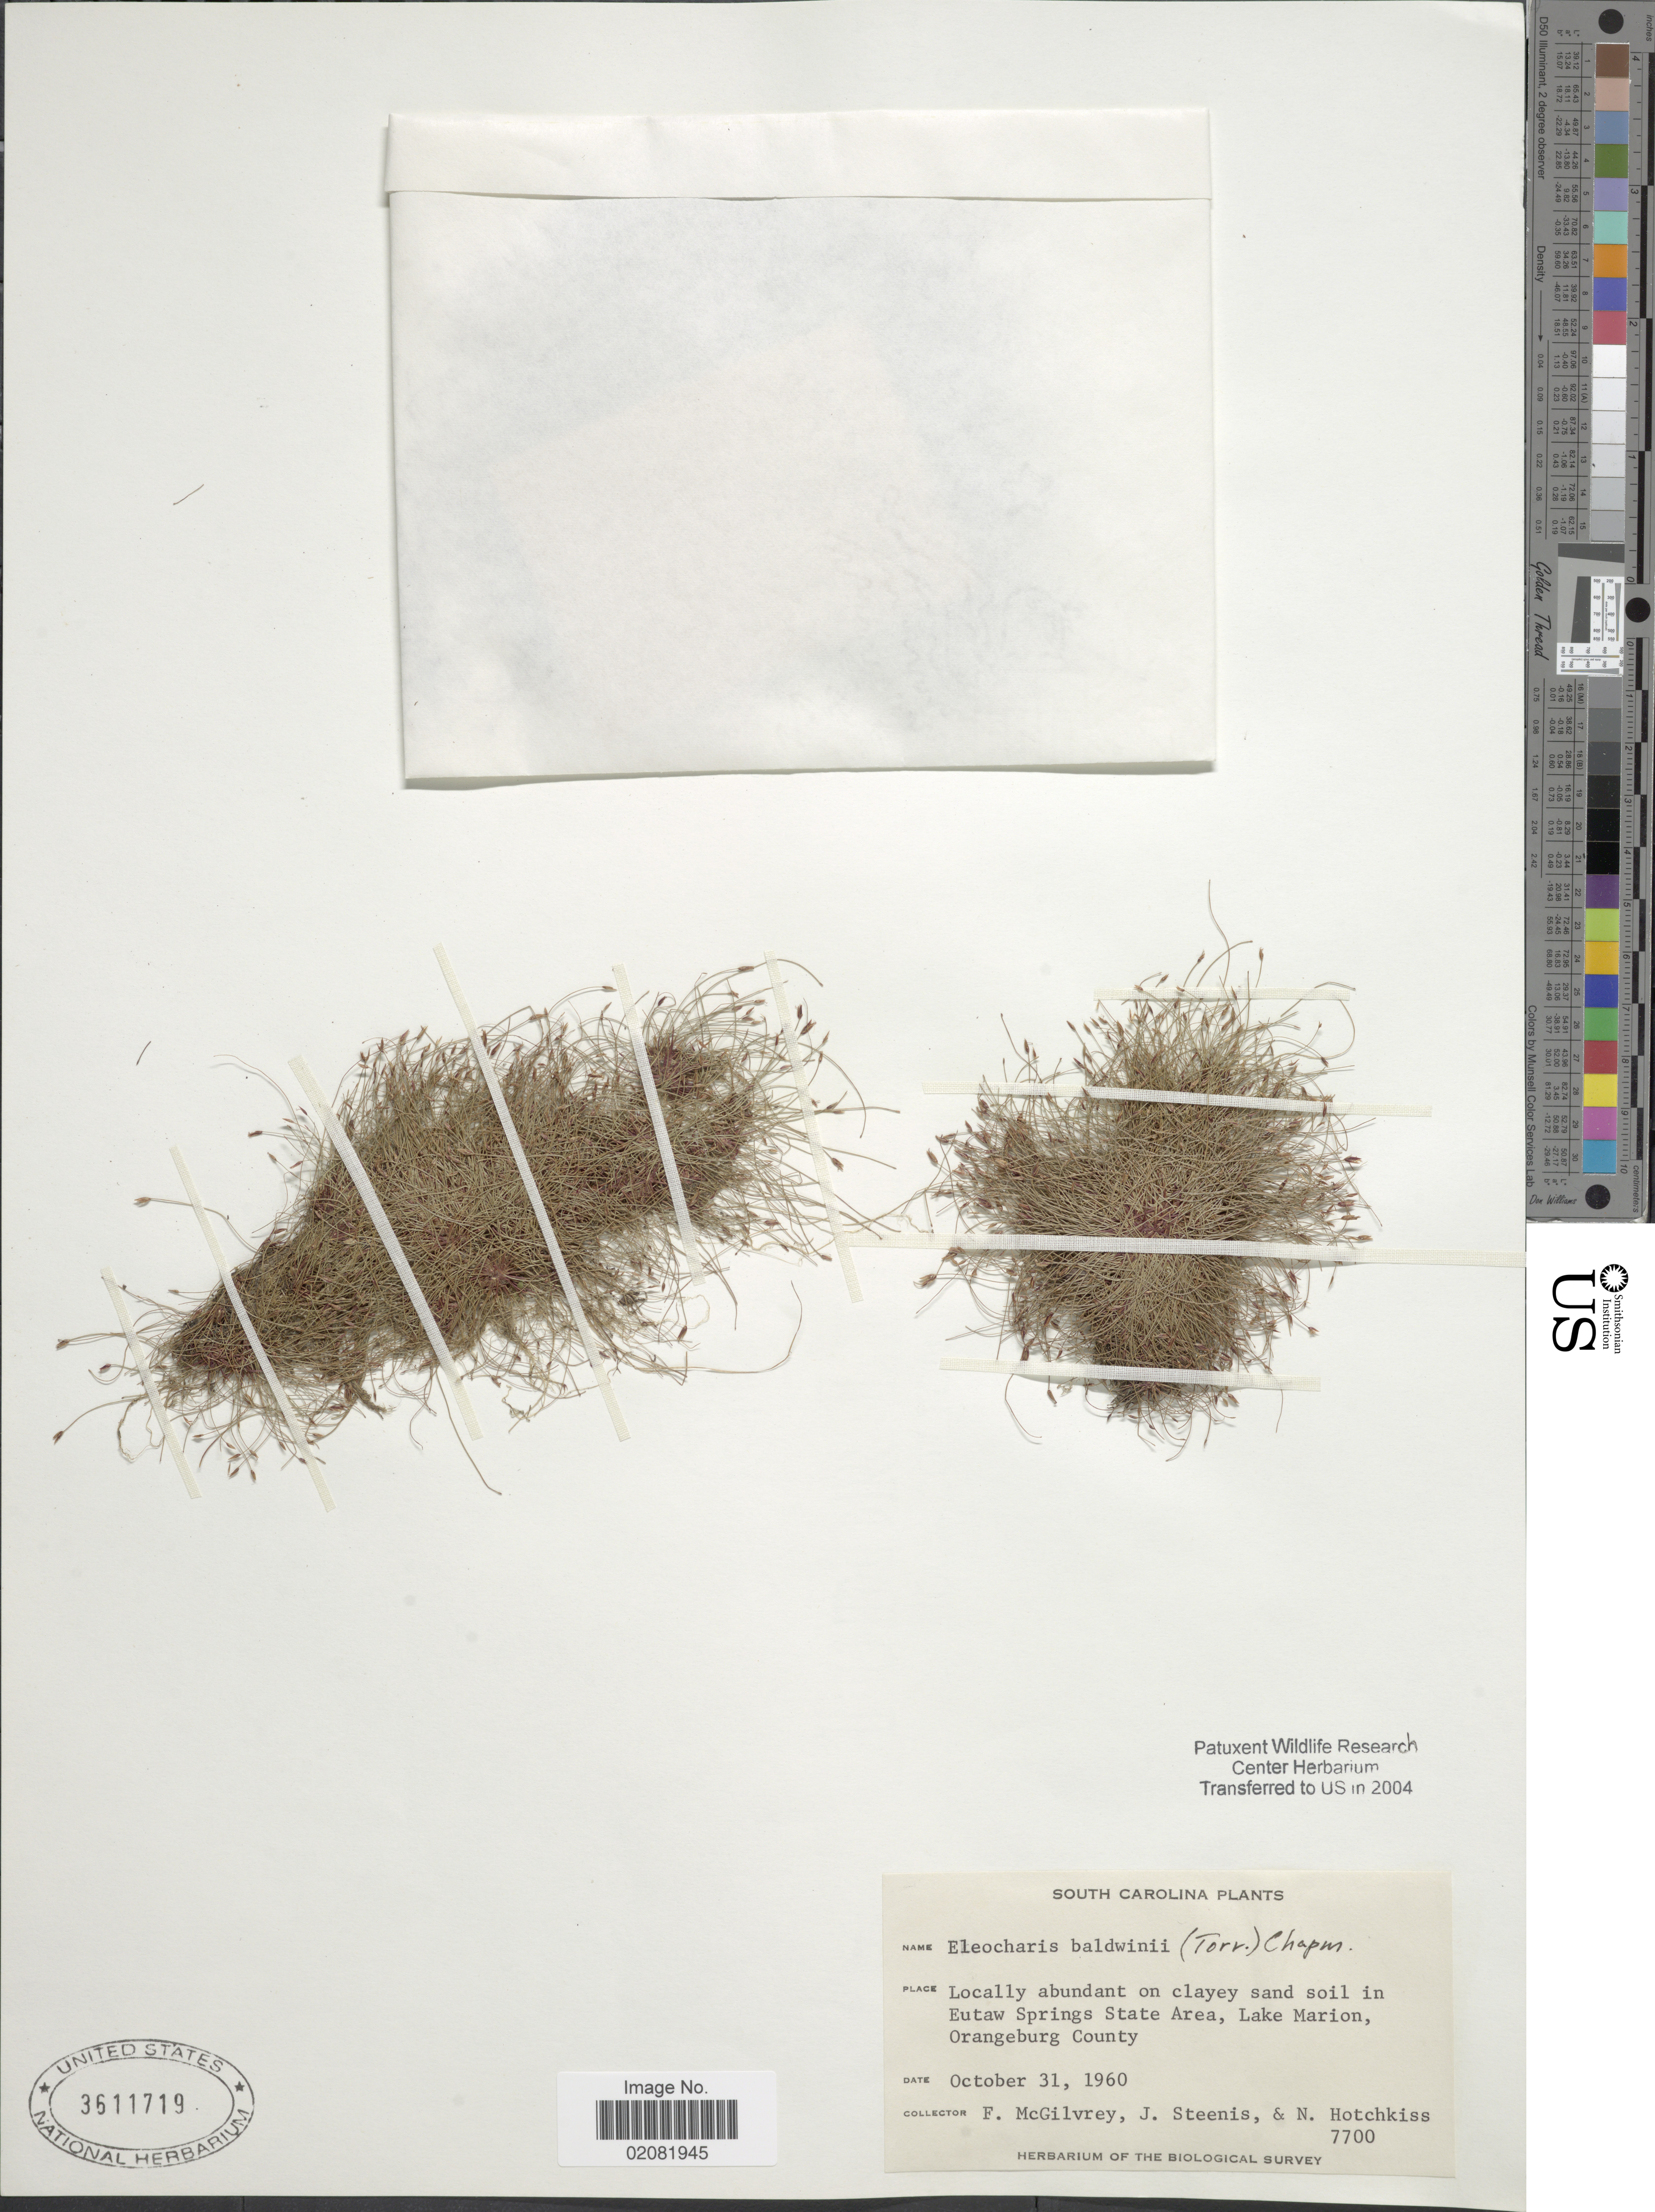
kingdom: Plantae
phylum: Tracheophyta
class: Liliopsida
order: Poales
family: Cyperaceae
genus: Eleocharis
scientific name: Eleocharis baldwinii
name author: (Torr.) Chapm.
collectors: F. McGilvrey, J. Steenis & N. Hotchkiss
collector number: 7700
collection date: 1960-10-31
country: United States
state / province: South Carolina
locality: In Eutaw Springs State Area, Lake Marion, Orangeburg County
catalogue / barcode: US 3611719